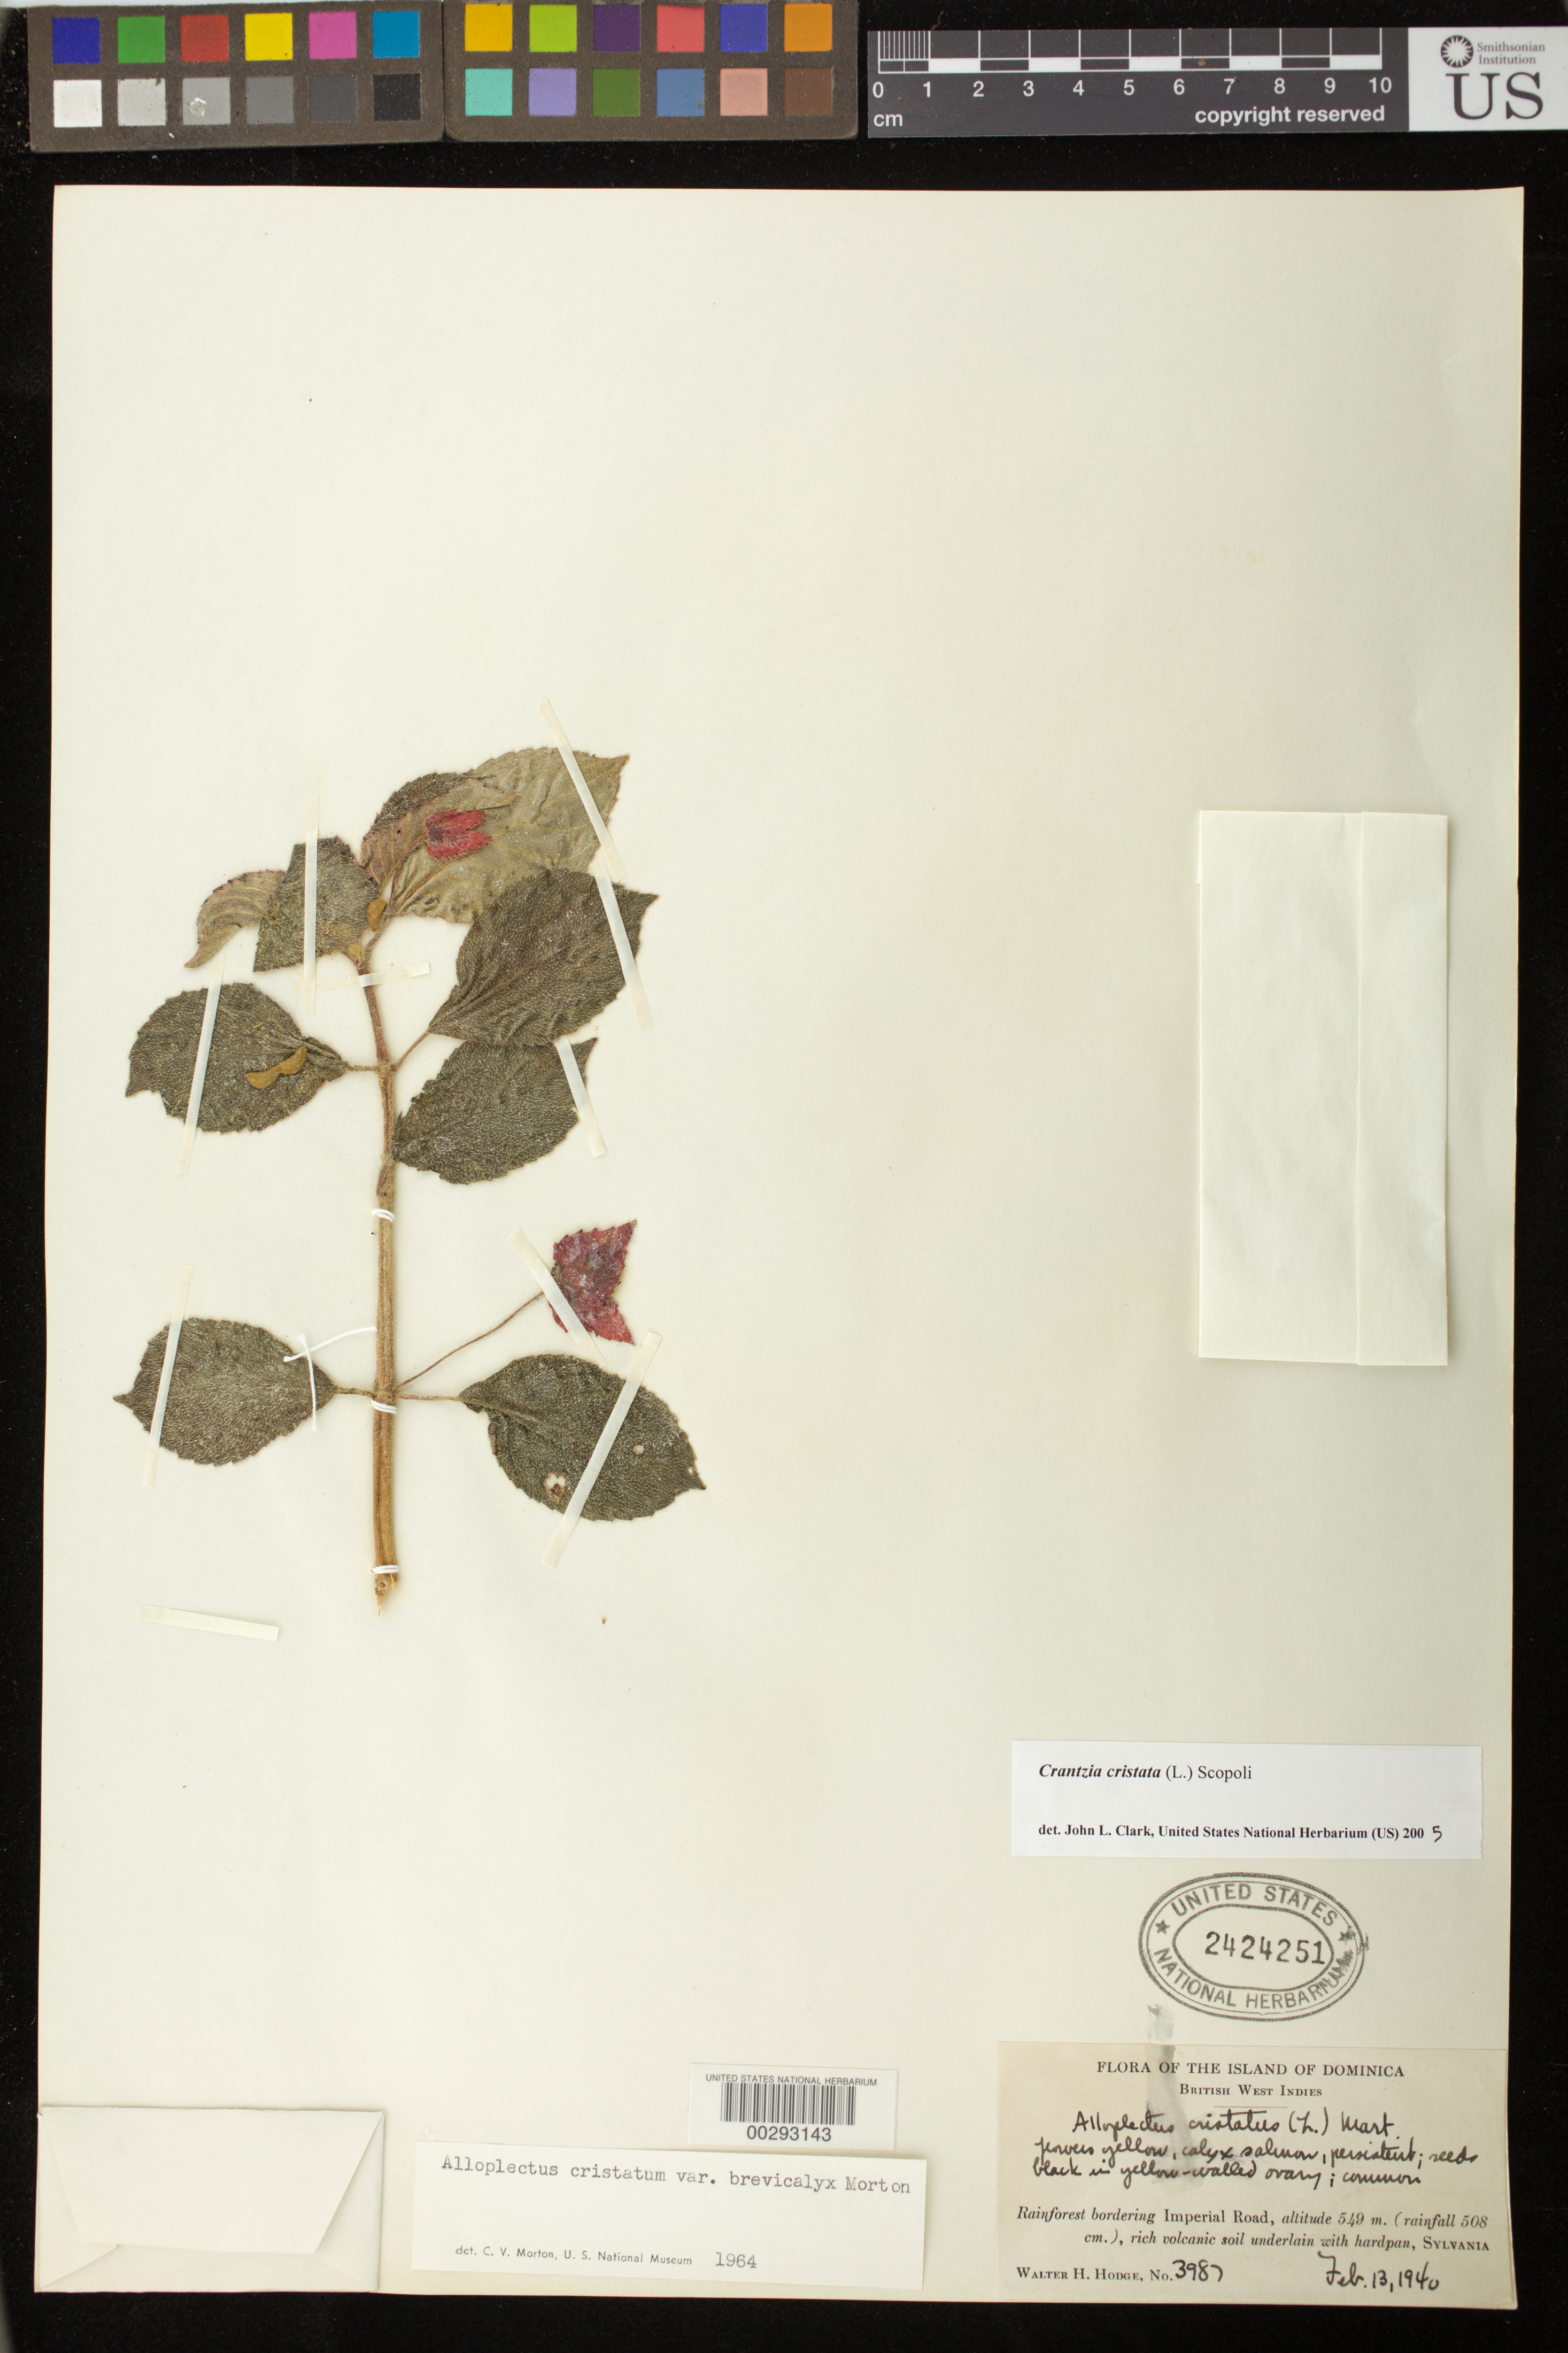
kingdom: Plantae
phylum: Tracheophyta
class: Magnoliopsida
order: Lamiales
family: Gesneriaceae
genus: Crantzia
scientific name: Crantzia cristata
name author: (L.) Scop. ex Fritsch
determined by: Clark, J. L., (SEL), The Marie Selby Botanical Garden (UNITED STATES)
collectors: W. Hodge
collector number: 3987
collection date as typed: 13 Feb 1940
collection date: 1940-02-13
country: Dominica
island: Dominica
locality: Bordering Imperial Road, Sylvania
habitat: Rainforest, rich volcanic soil underlain with hardpan (rainfall 508 cm)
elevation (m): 549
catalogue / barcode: US 2424251